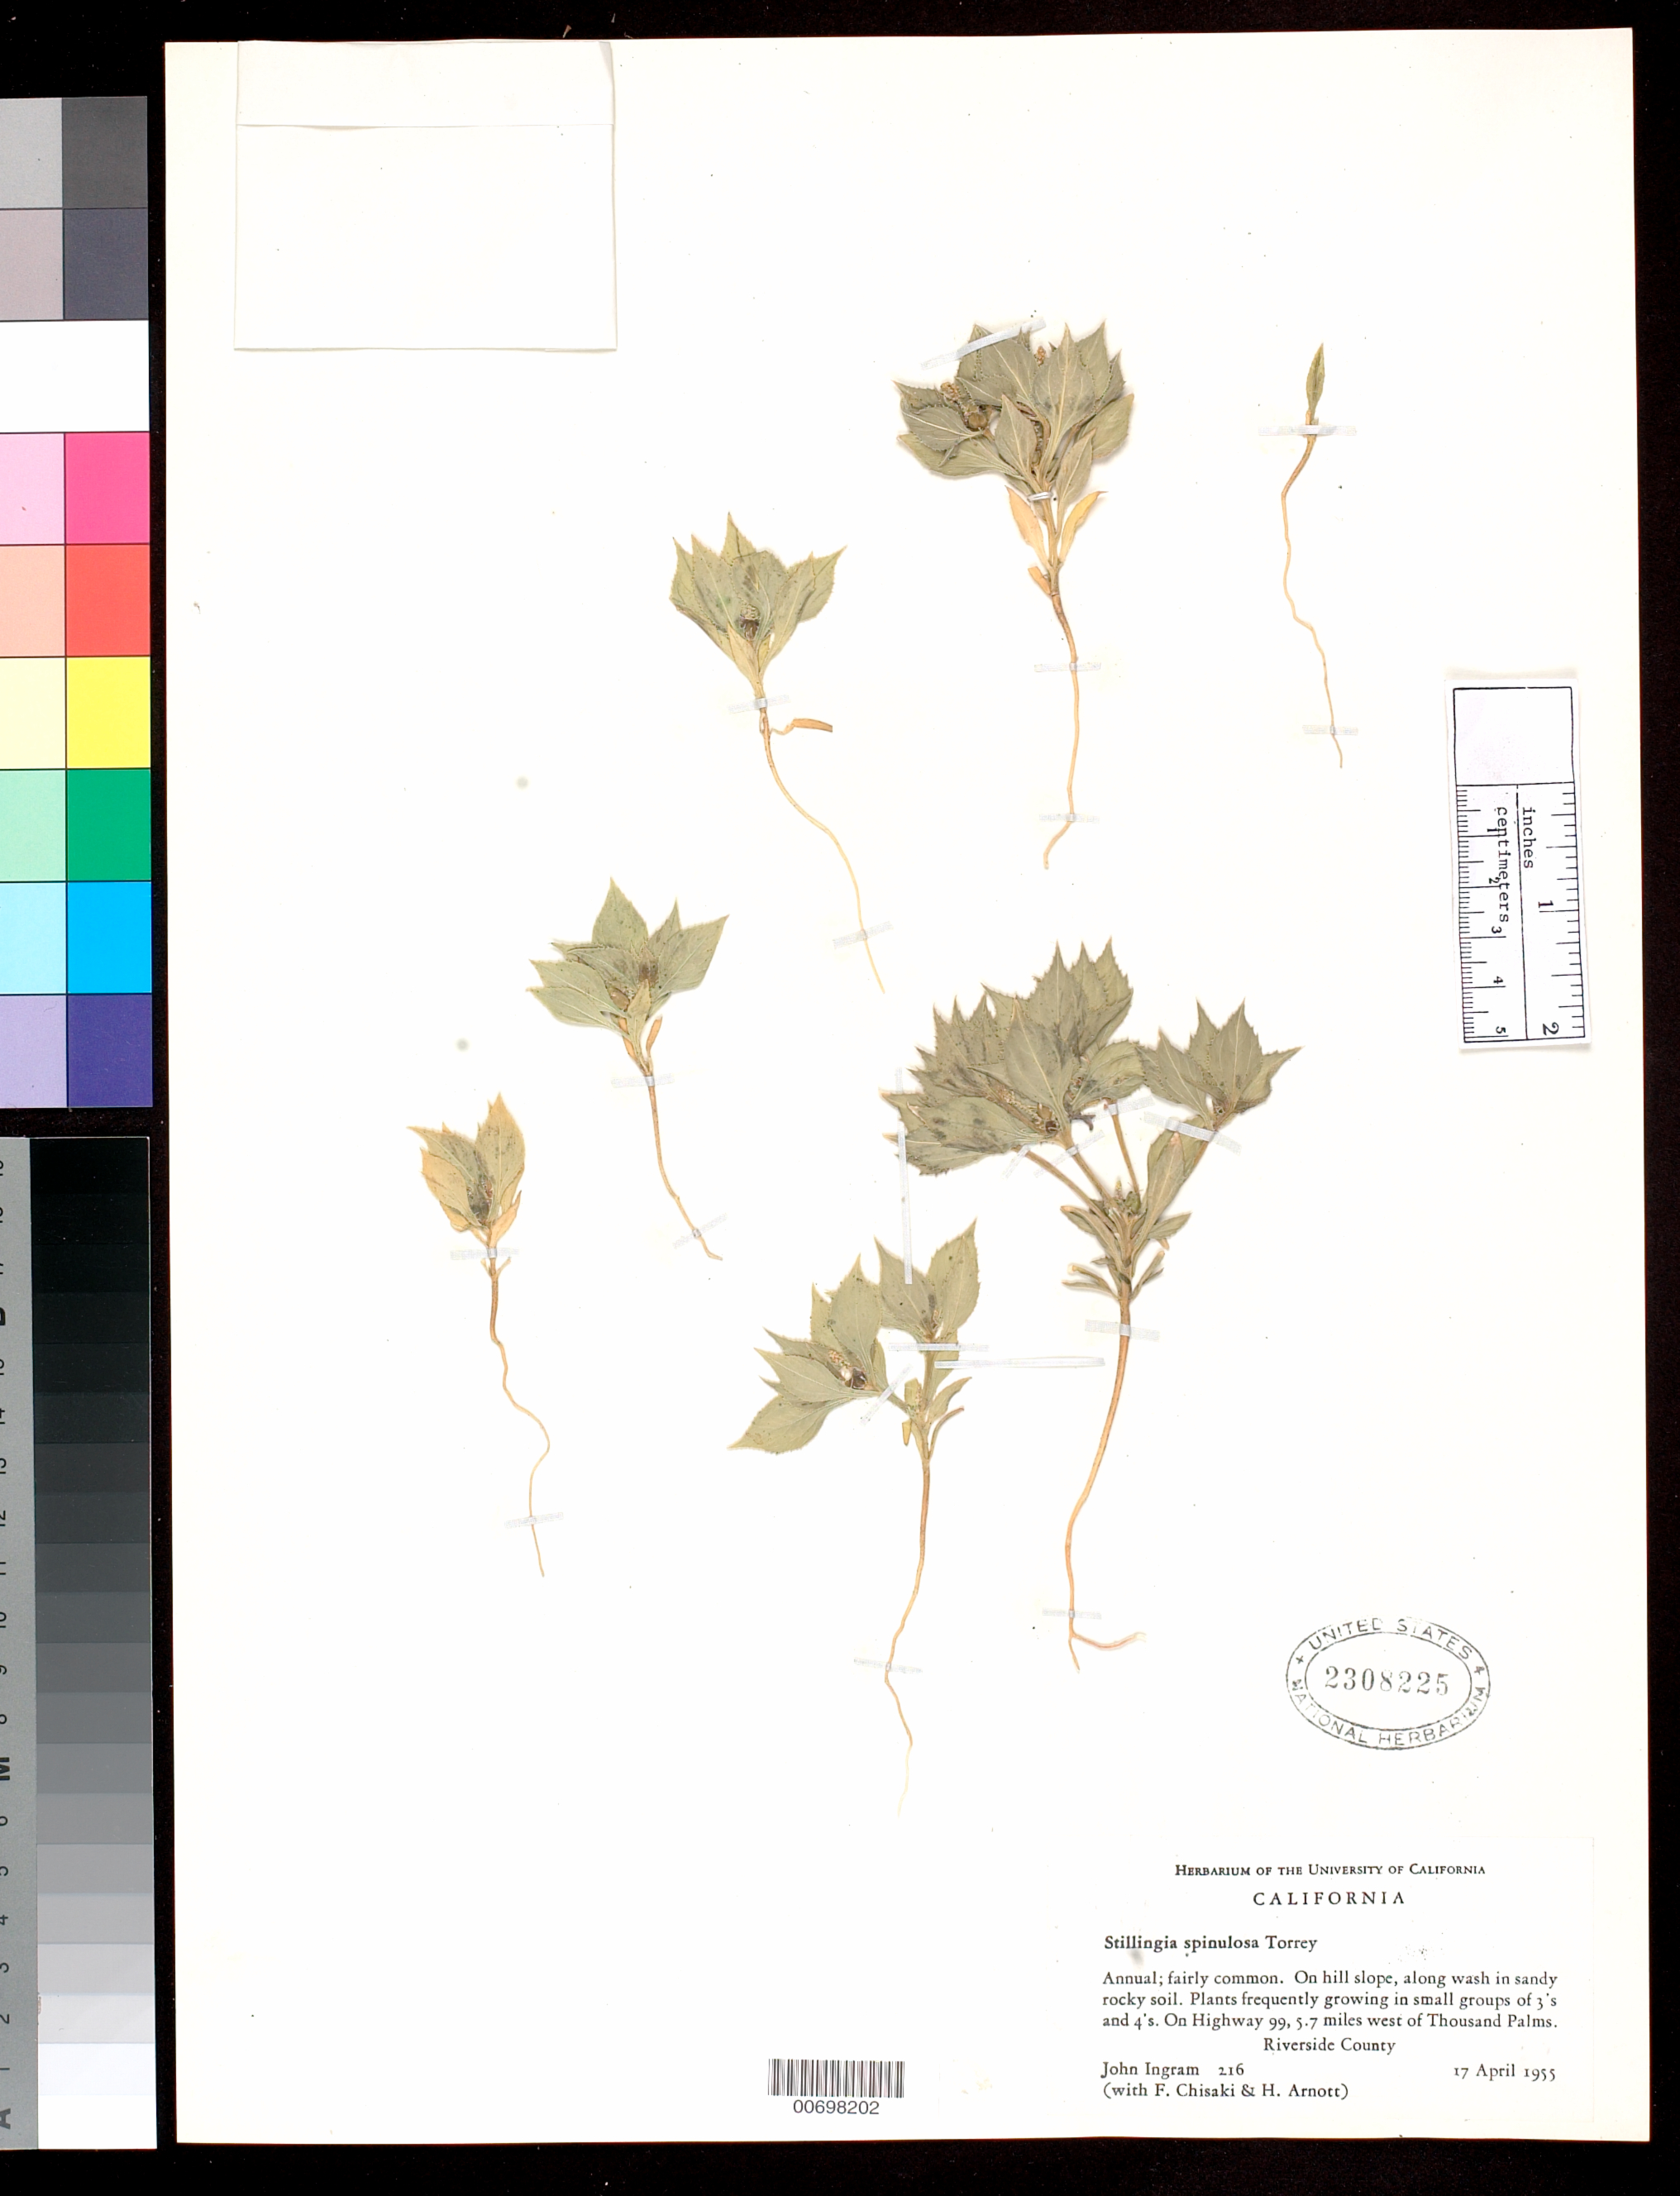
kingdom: Plantae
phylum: Tracheophyta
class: Magnoliopsida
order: Malpighiales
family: Euphorbiaceae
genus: Stillingia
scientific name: Stillingia spinulosa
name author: Torr.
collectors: C. B. Wolf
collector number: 216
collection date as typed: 4 Aug 1932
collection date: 1932-08-04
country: United States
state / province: California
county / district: Riverside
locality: San Jacinto Mts.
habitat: On hill slope, along wash in sandy rocky soil.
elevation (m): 1646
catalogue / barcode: US 2308225